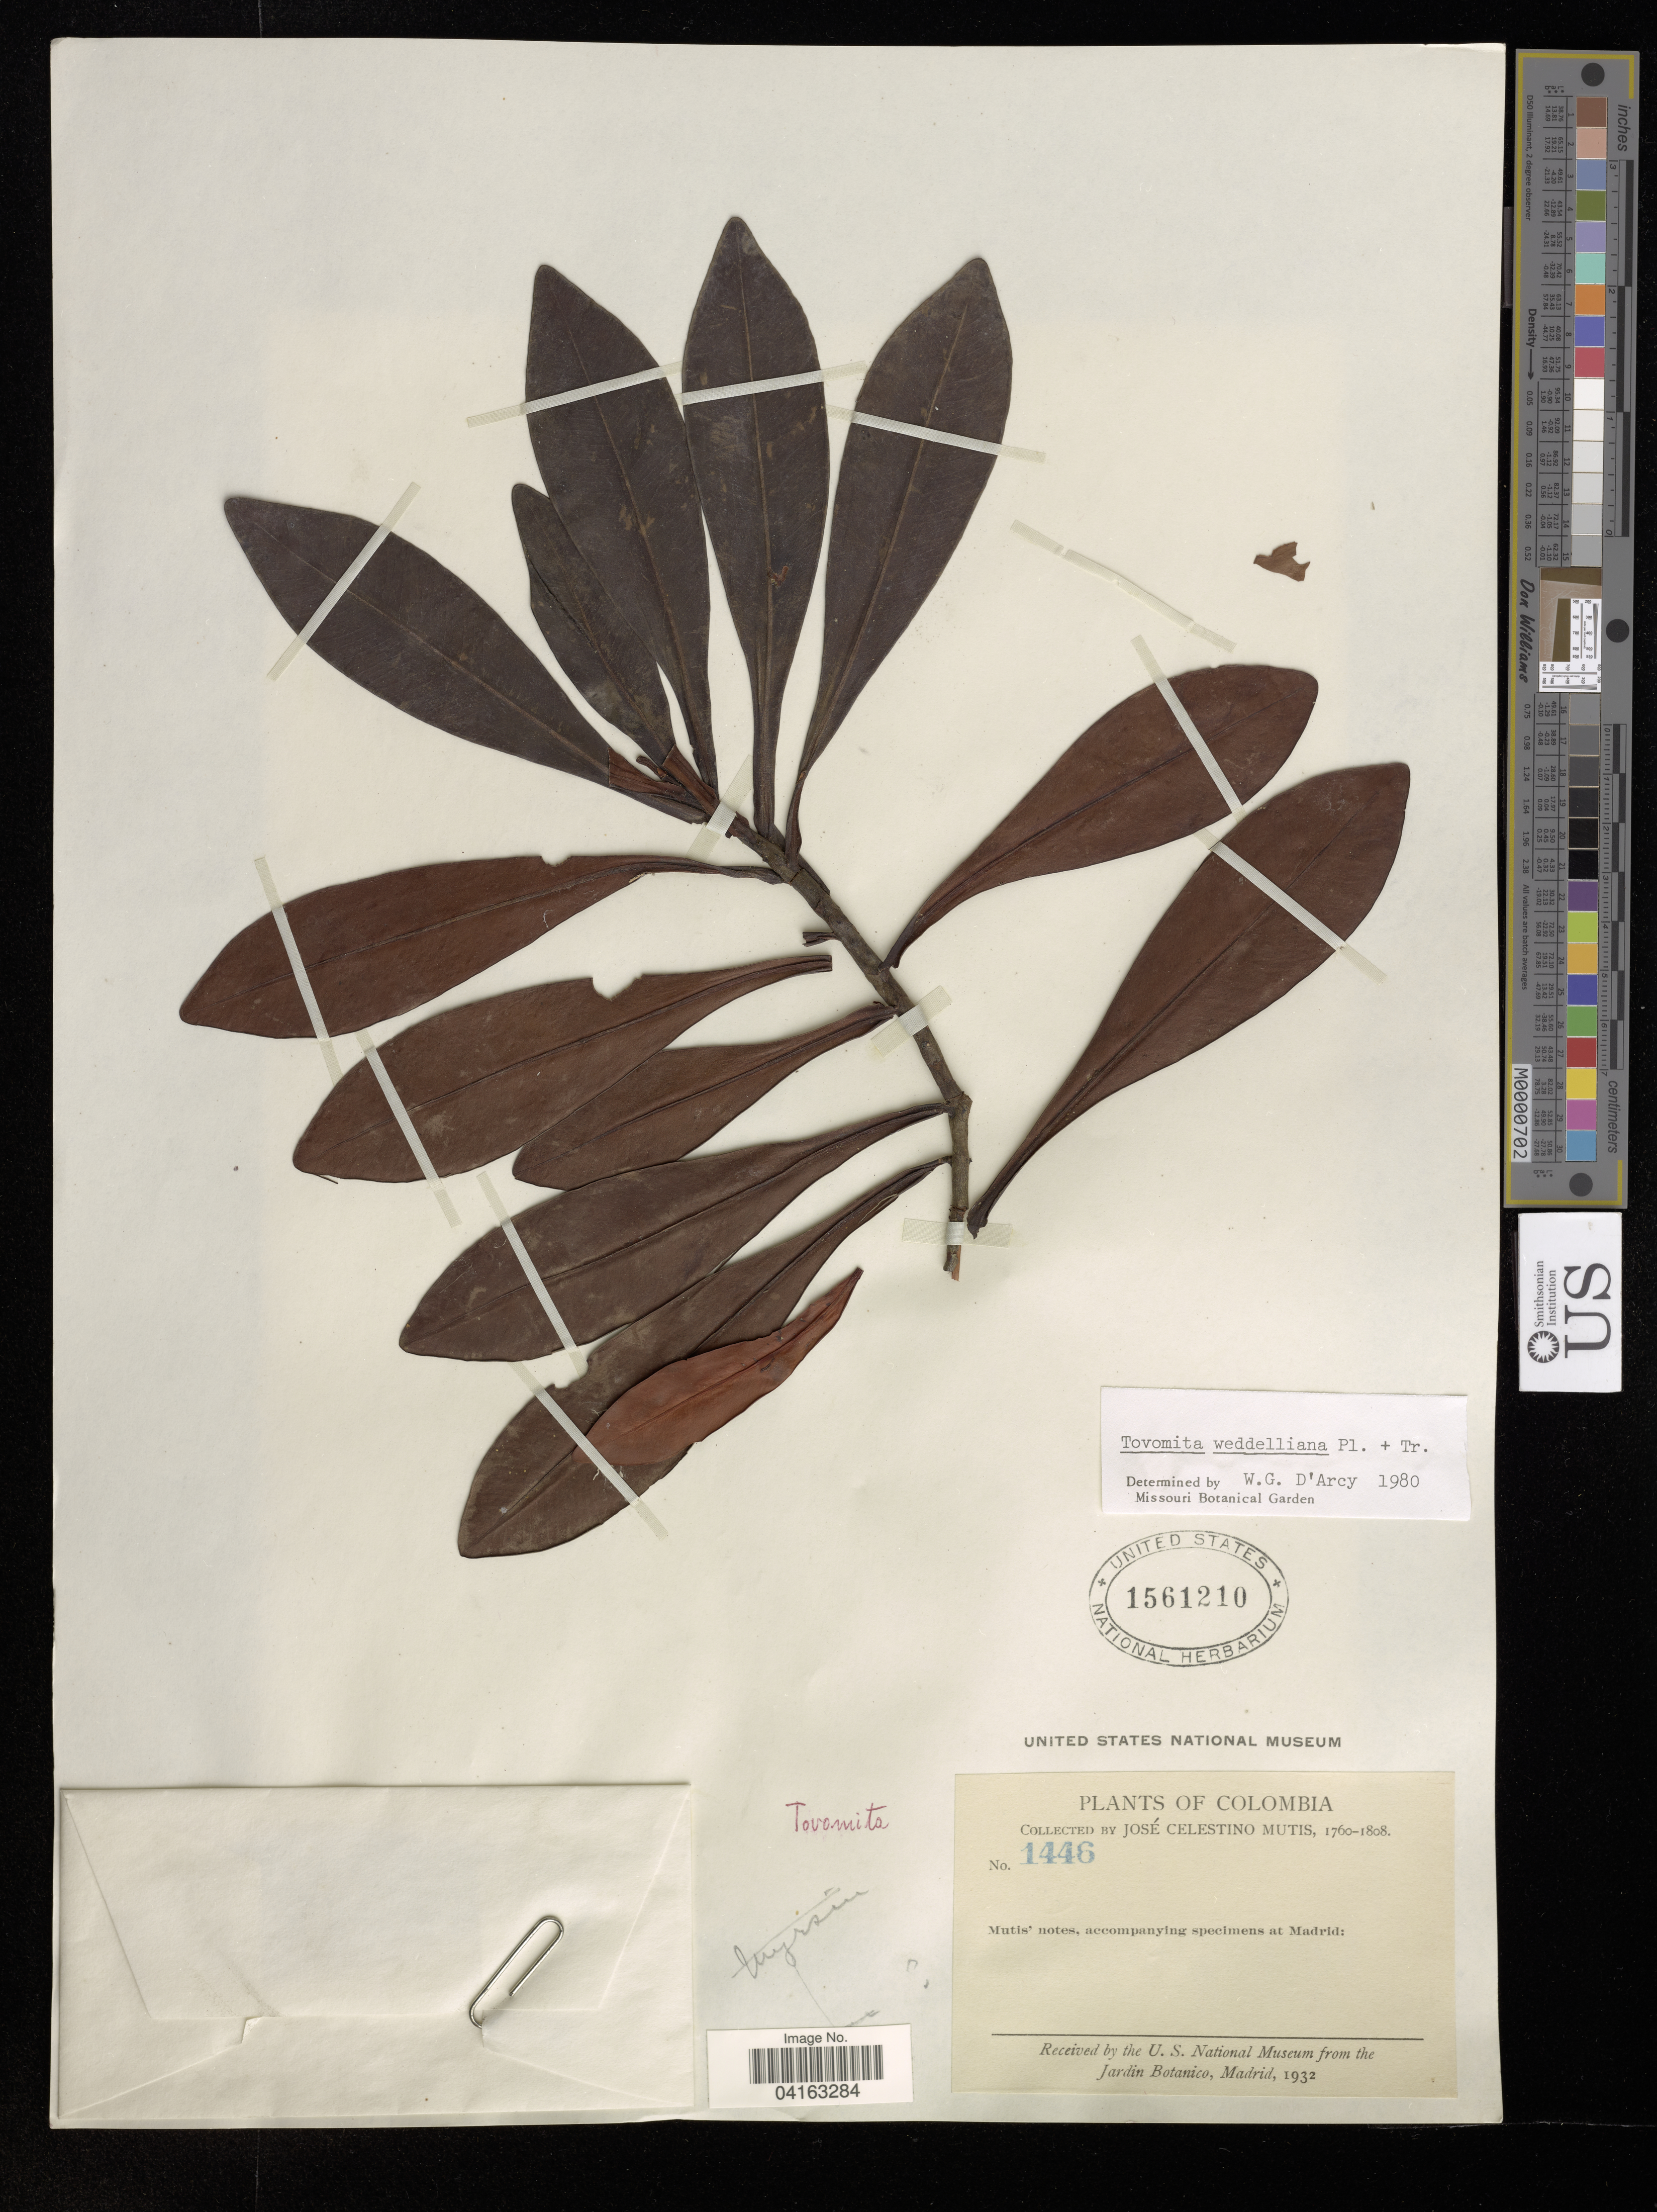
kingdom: Plantae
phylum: Tracheophyta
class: Magnoliopsida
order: Malpighiales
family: Clusiaceae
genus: Tovomita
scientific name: Tovomita weddelliana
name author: Planch. & Triana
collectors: J. C. B. Mutis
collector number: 1446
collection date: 1760/1808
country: Colombia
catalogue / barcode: US 1561210